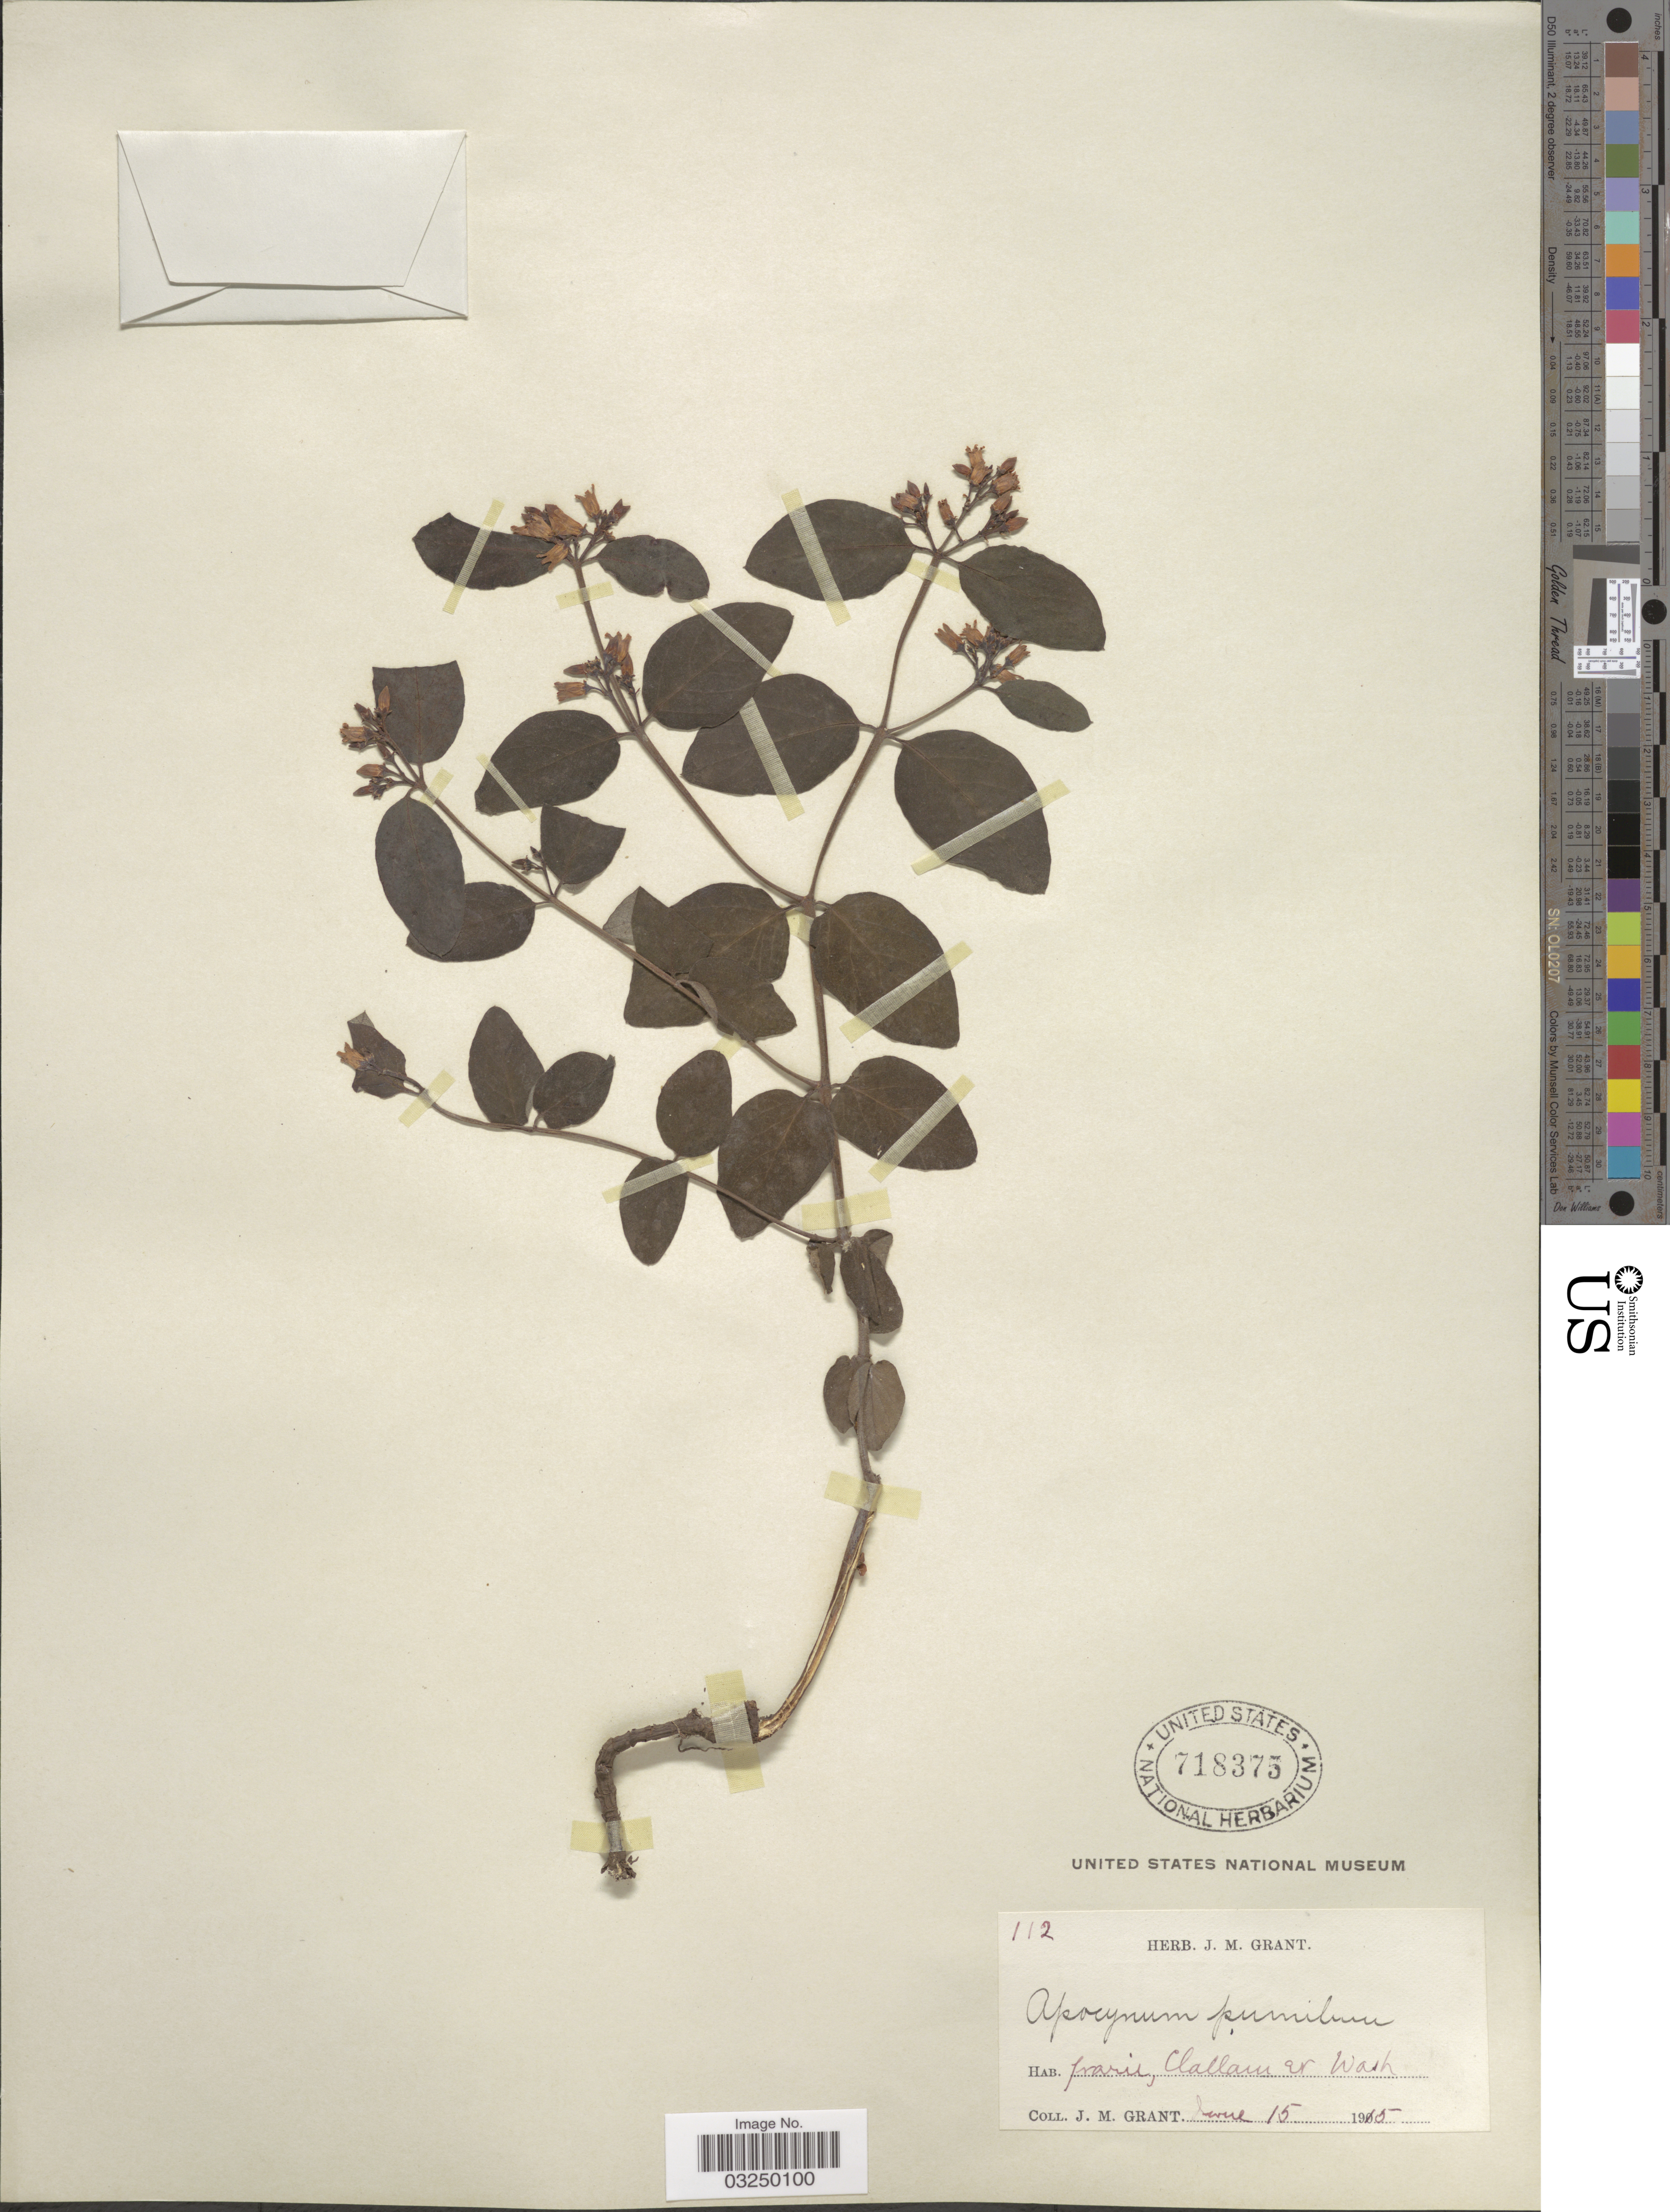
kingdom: Plantae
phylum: Tracheophyta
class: Magnoliopsida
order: Gentianales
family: Apocynaceae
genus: Apocynum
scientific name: Apocynum pumilum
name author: (A. Gray) Greene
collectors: J. M. Grant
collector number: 112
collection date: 1915-06-15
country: United States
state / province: Washington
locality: Prairie, Clallam.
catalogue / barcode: US 718375